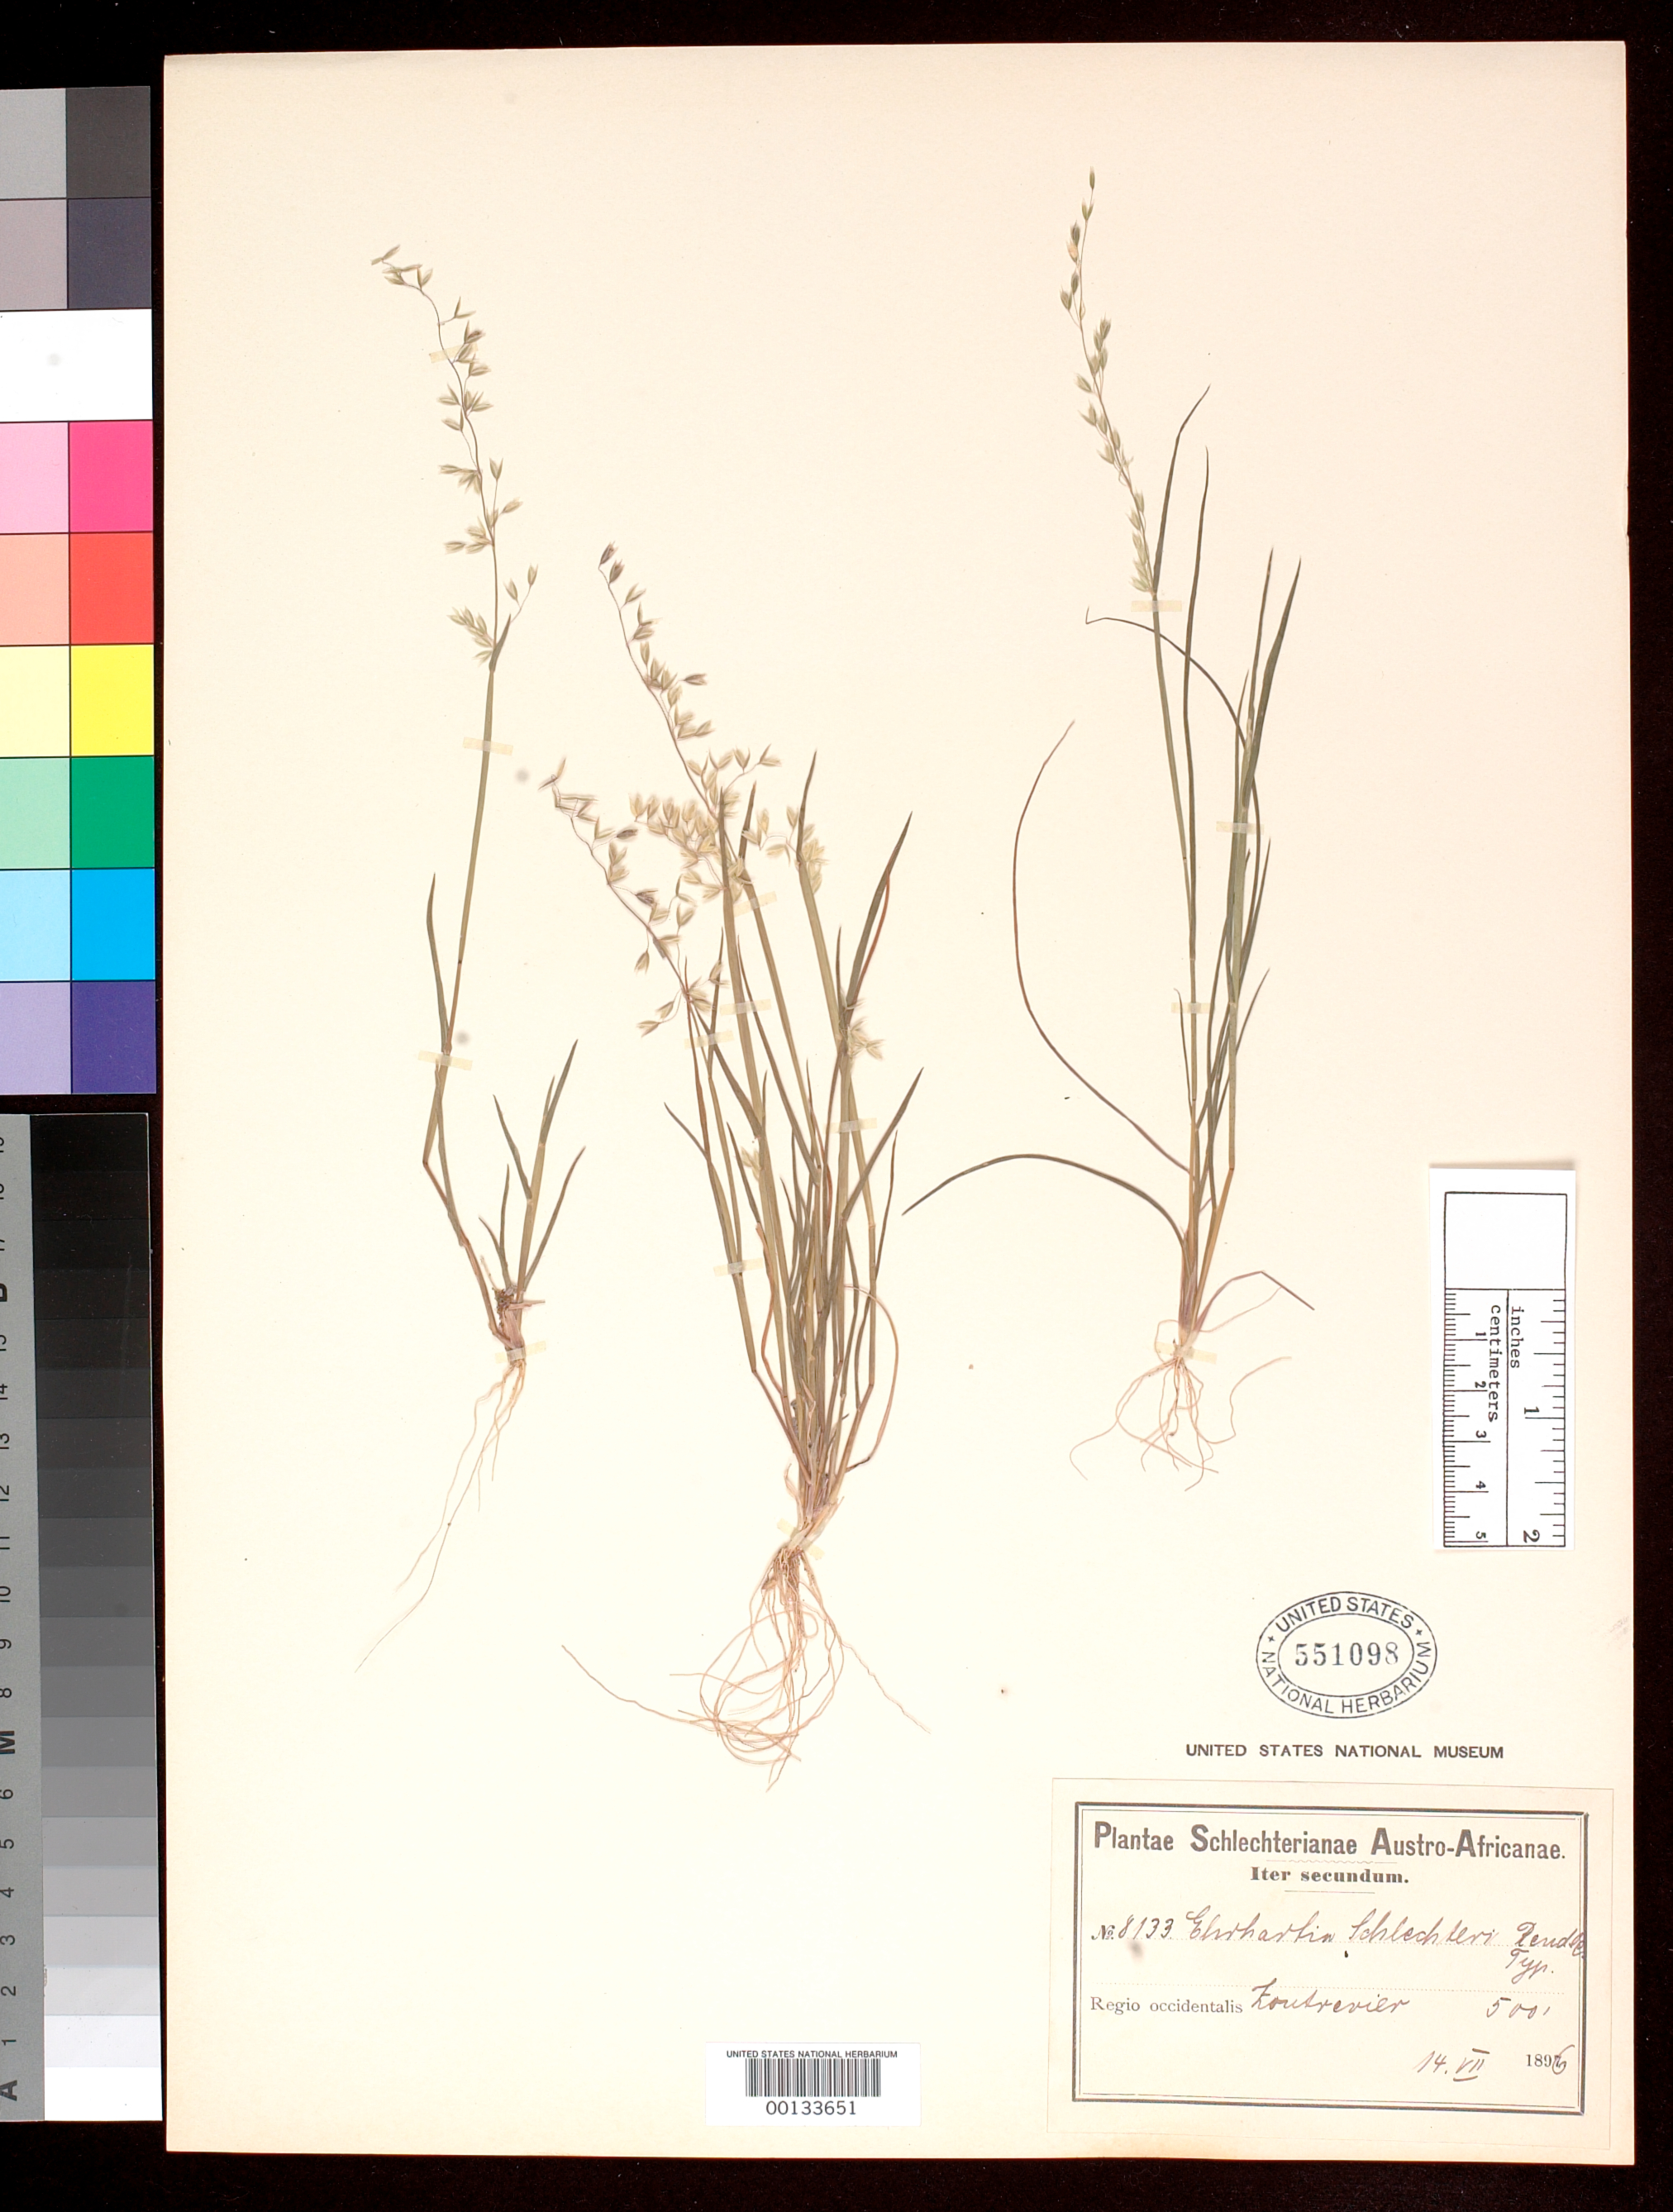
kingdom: Plantae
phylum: Tracheophyta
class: Liliopsida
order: Poales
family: Poaceae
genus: Ehrharta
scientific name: Ehrharta schlechteri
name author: Rendle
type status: Isotype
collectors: F. R. R. Schlechter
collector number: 8133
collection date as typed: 14 Aug 1896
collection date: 1896-08-14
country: South Africa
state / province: Limpopo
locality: Alt. 500 ft. Houtrevier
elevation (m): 152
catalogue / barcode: US 551098